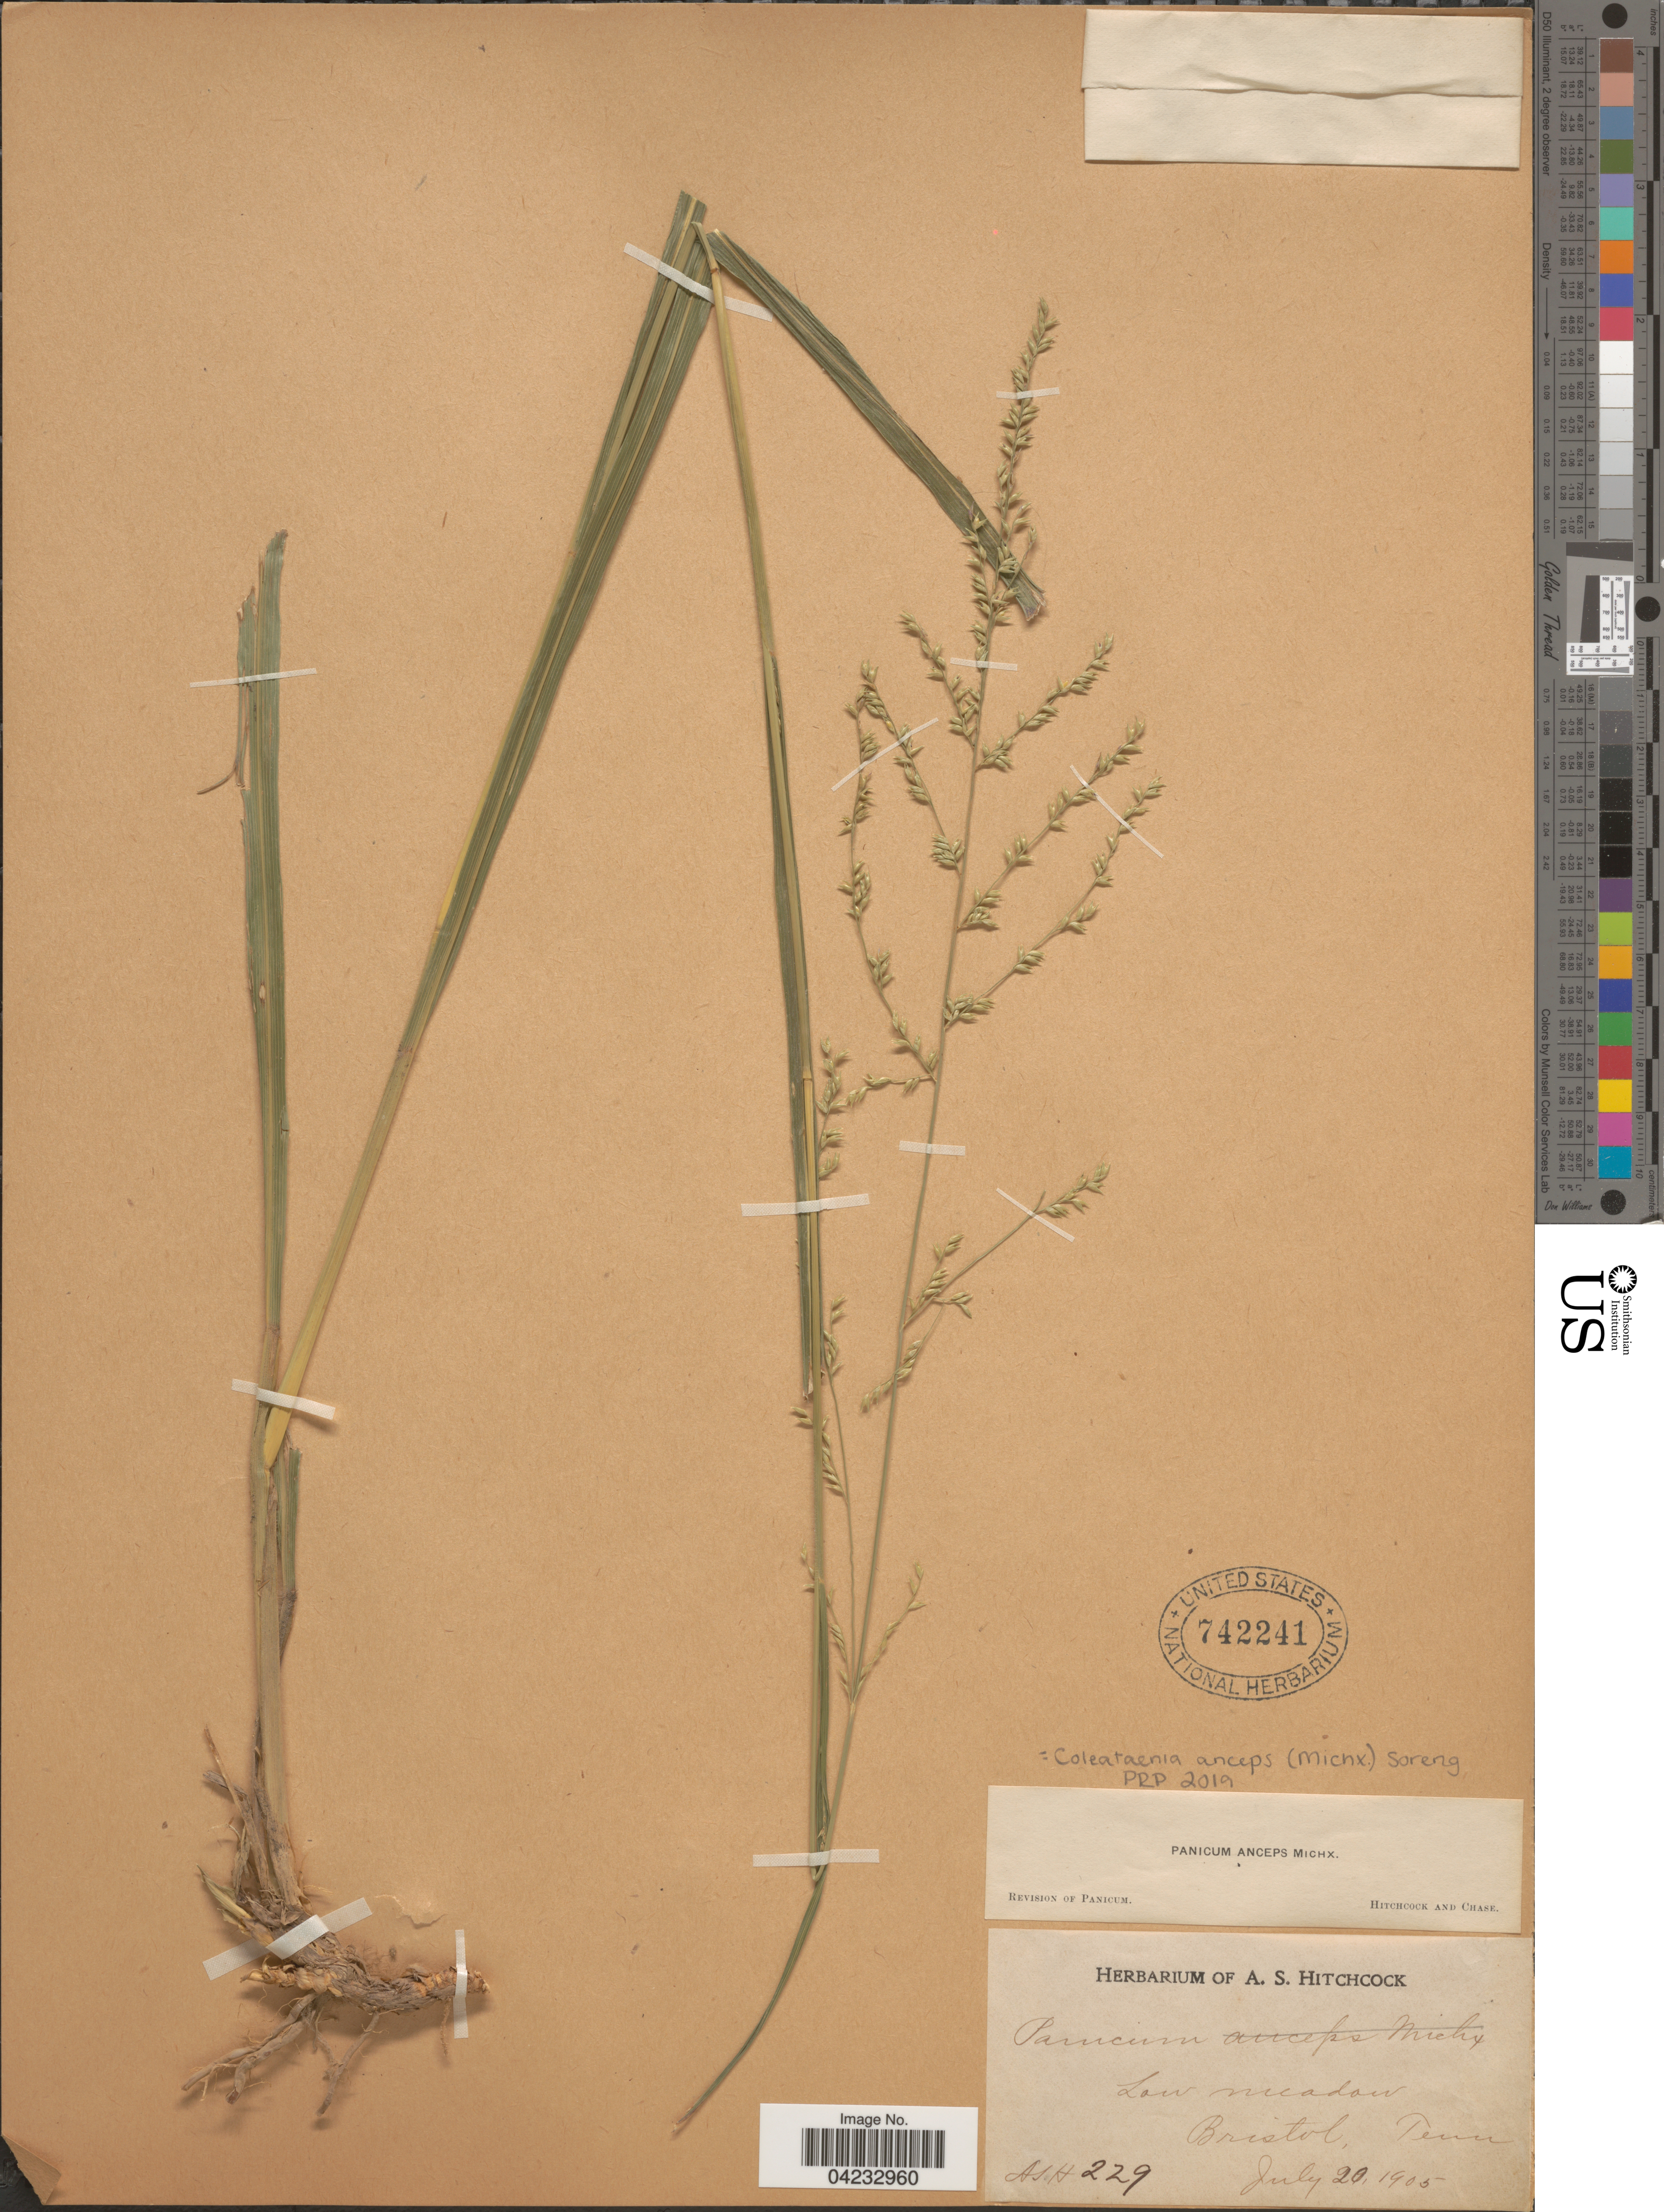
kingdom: Plantae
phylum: Tracheophyta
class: Liliopsida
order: Poales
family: Poaceae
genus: Coleataenia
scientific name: Coleataenia anceps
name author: (Michx.) Soreng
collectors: A. S. Hitchcock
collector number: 229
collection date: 1905-07-20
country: United States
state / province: Tennessee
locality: Bristol.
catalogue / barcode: US 742241